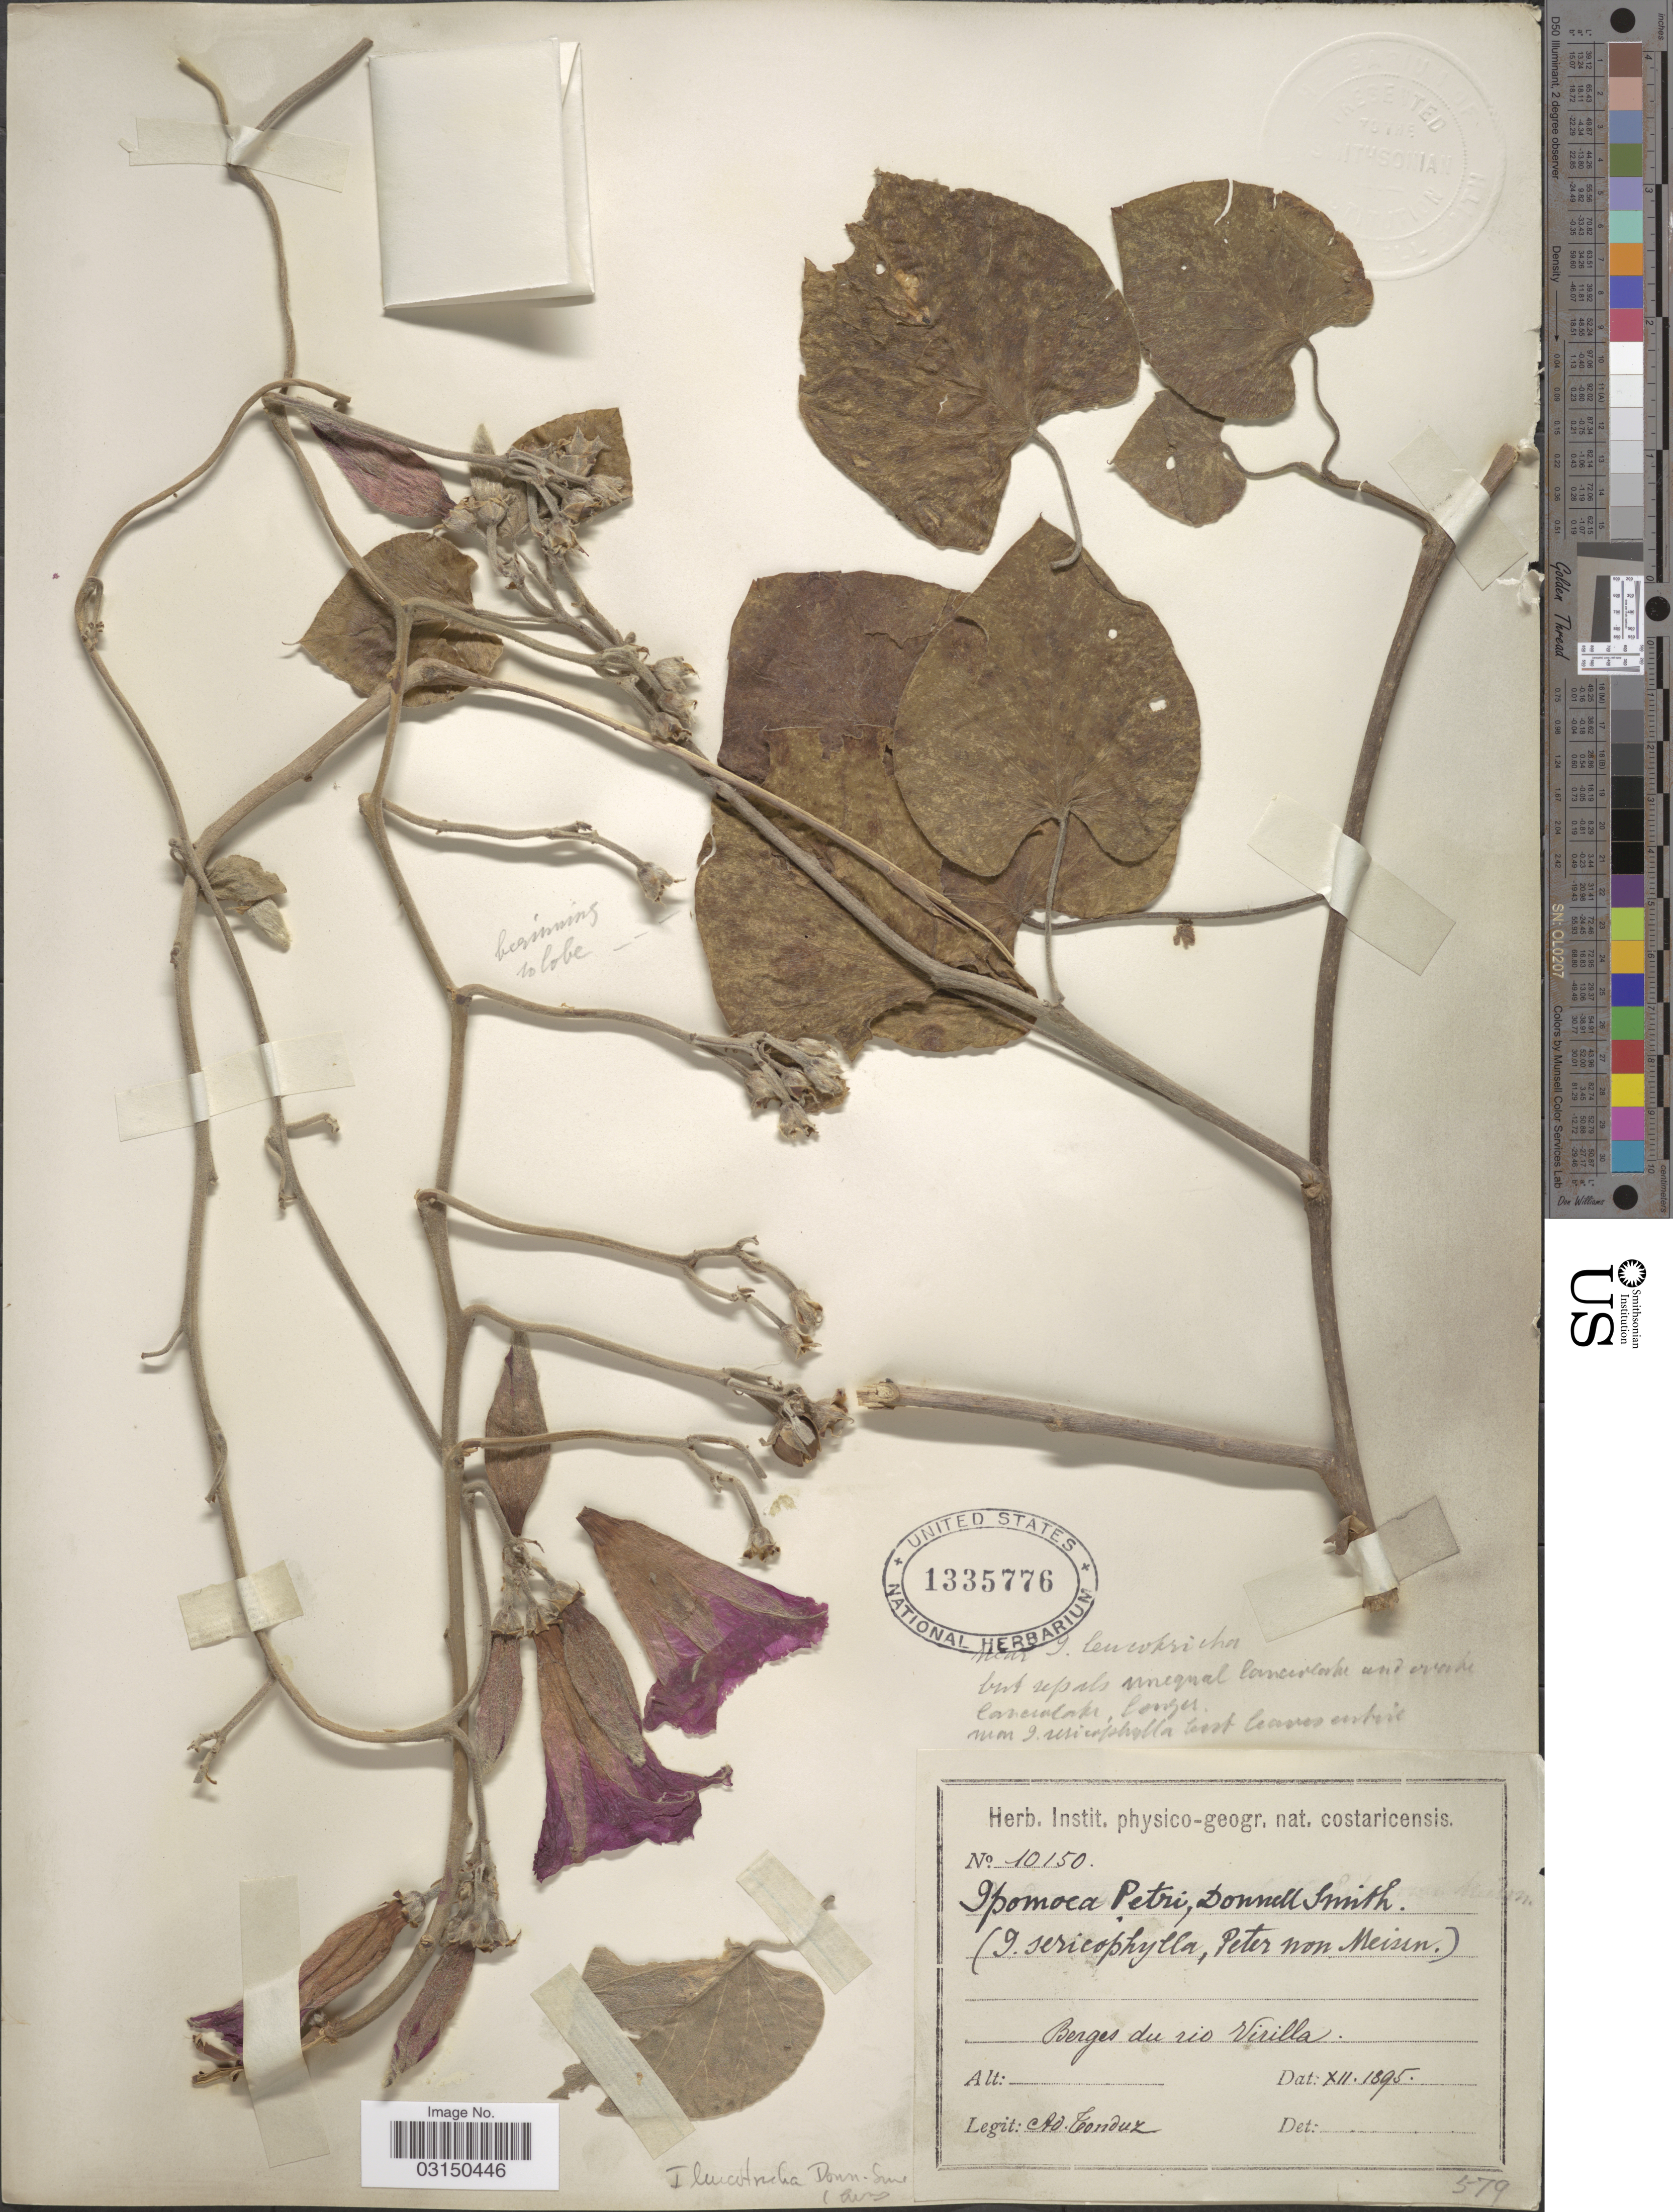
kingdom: Plantae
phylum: Tracheophyta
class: Magnoliopsida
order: Solanales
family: Convolvulaceae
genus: Ipomoea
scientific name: Ipomoea leucotricha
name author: Donn. Sm.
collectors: A. Tonduz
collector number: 10150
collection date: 1895-12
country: Costa Rica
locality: Berges du rio Virilla.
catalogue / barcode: US 1335776